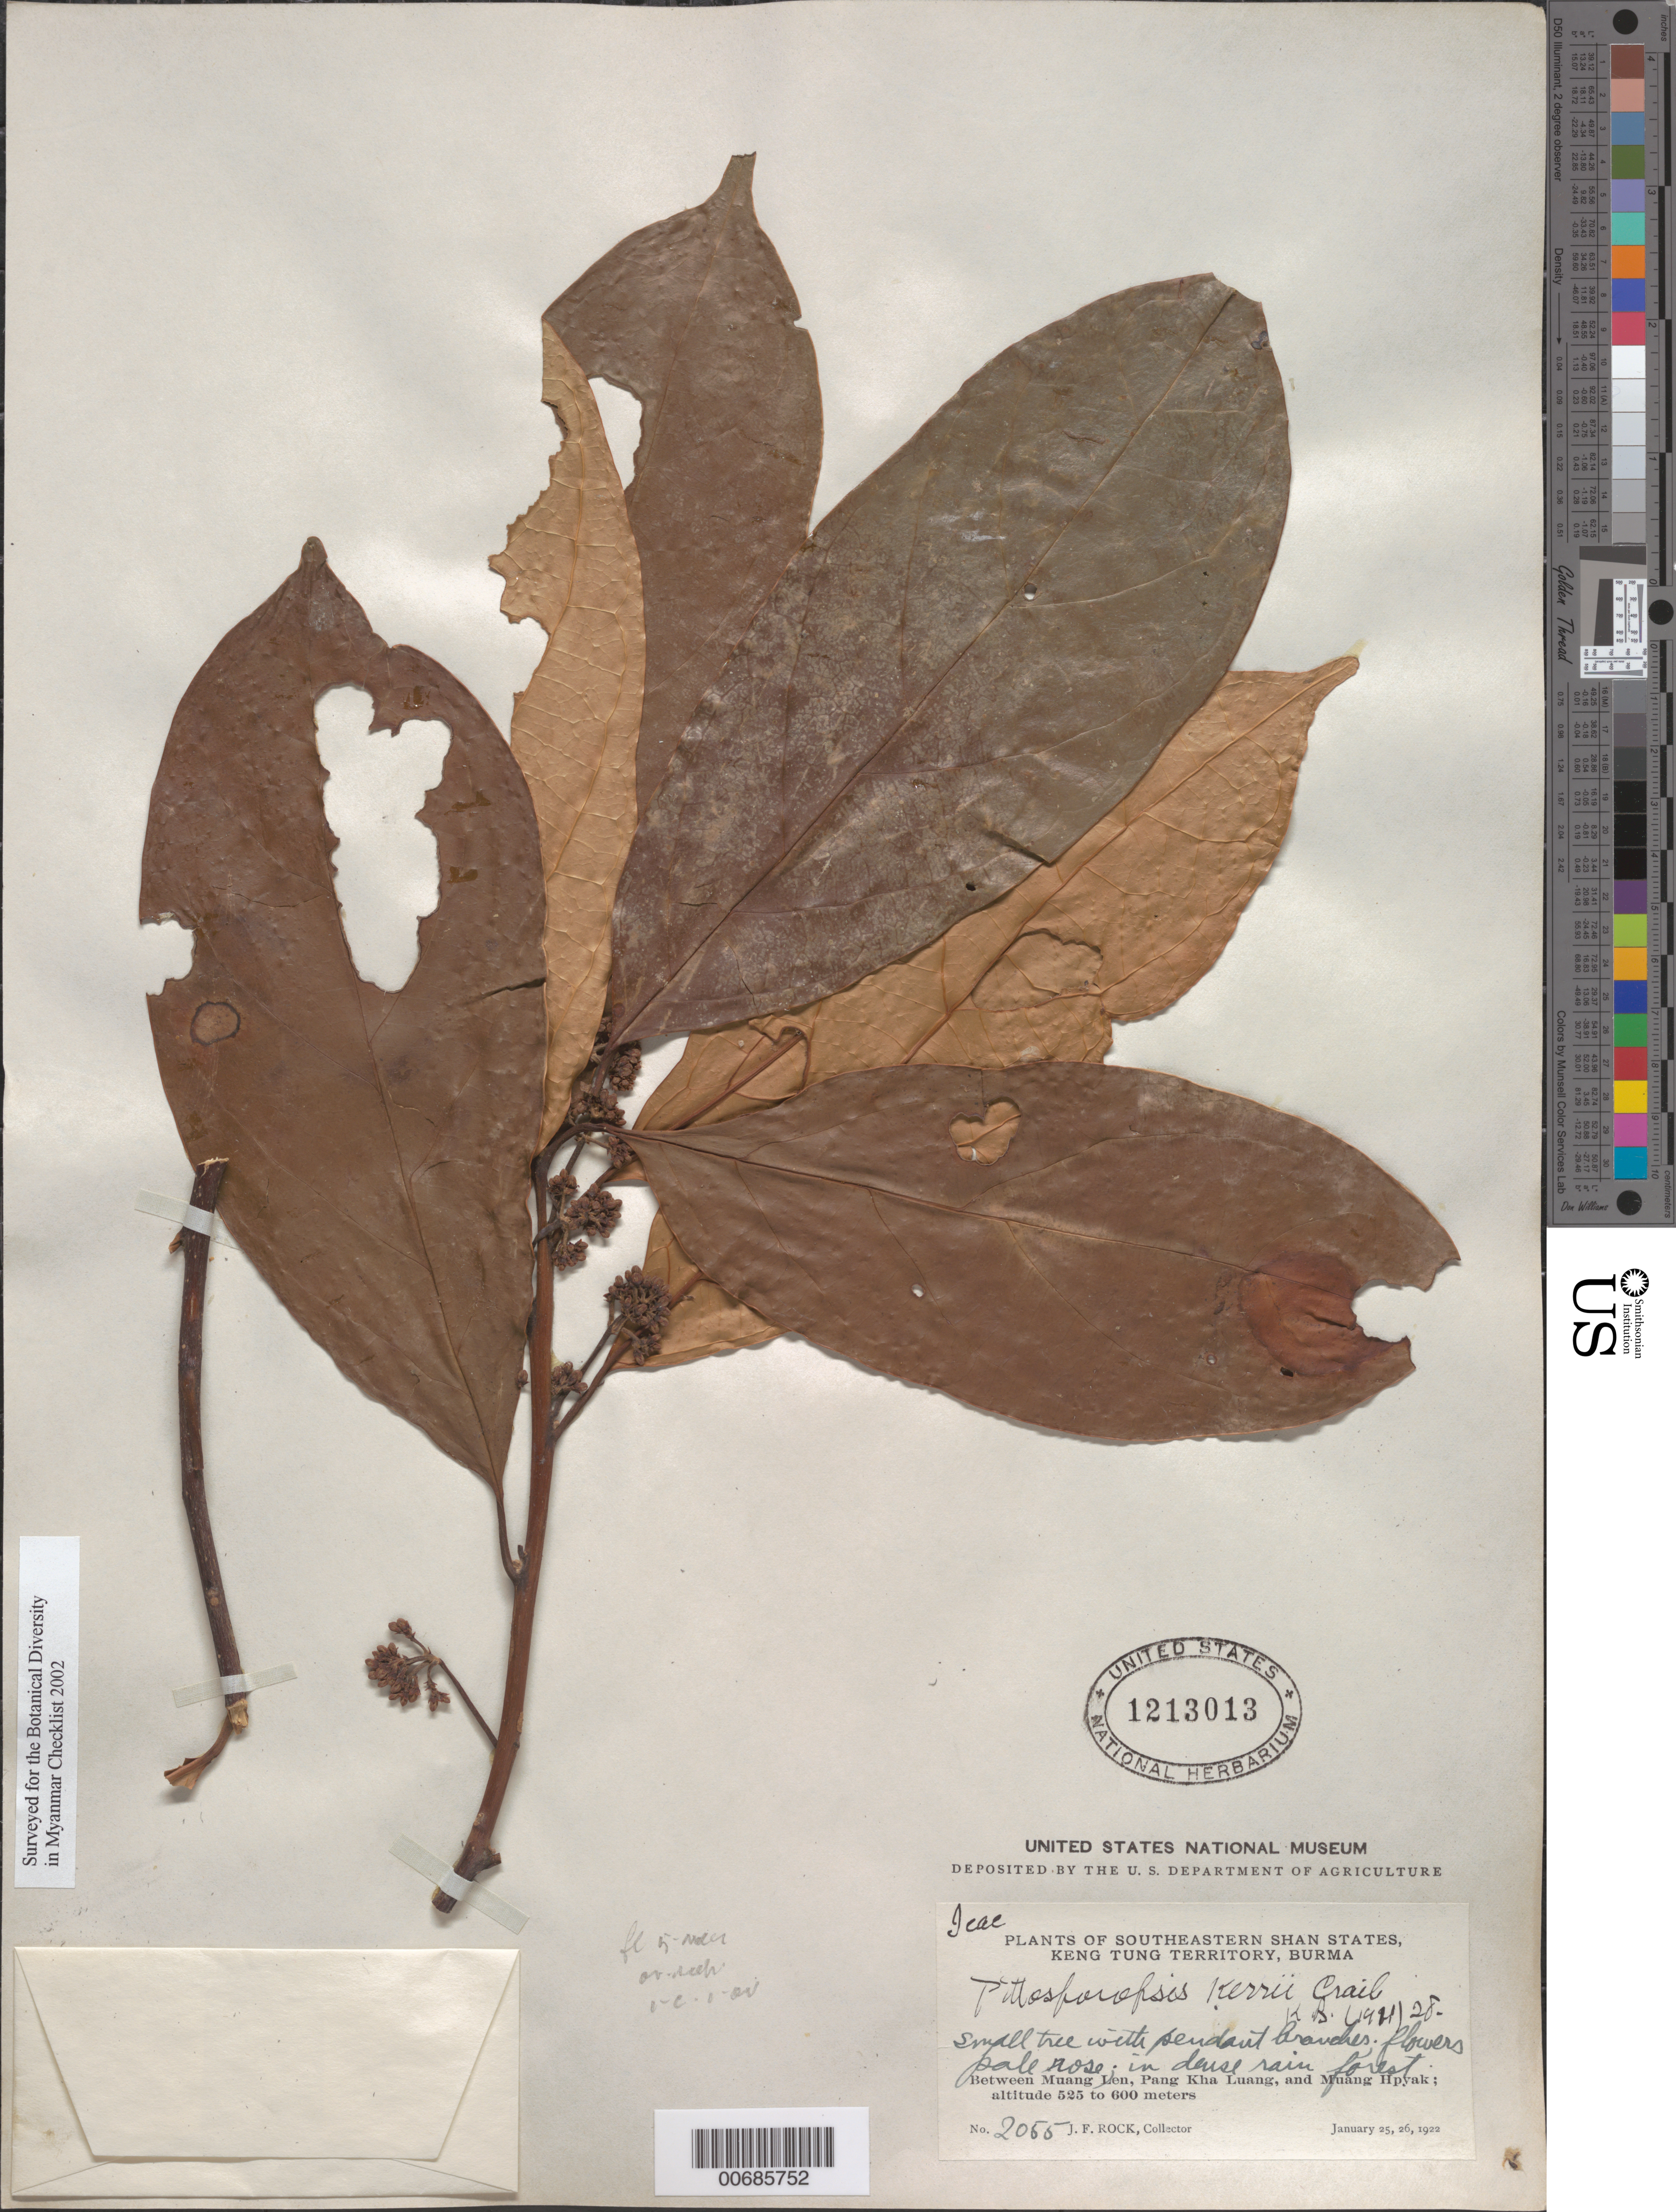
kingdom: Plantae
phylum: Tracheophyta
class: Magnoliopsida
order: Metteniusales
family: Metteniusaceae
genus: Pittosporopsis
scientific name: Pittosporopsis kerrii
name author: Craib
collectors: J. F. Rock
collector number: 2055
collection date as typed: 25 Jan 1922 to 26 Jan 1922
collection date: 1922-01-25/1922-01-26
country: Myanmar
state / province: Shan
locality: Southeastern Shan States, Keng Tung Terr., betw. Muang Len, Pang Kha Luang and Muang Hpyak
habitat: Dense rainforest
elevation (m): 525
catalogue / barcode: US 1213013